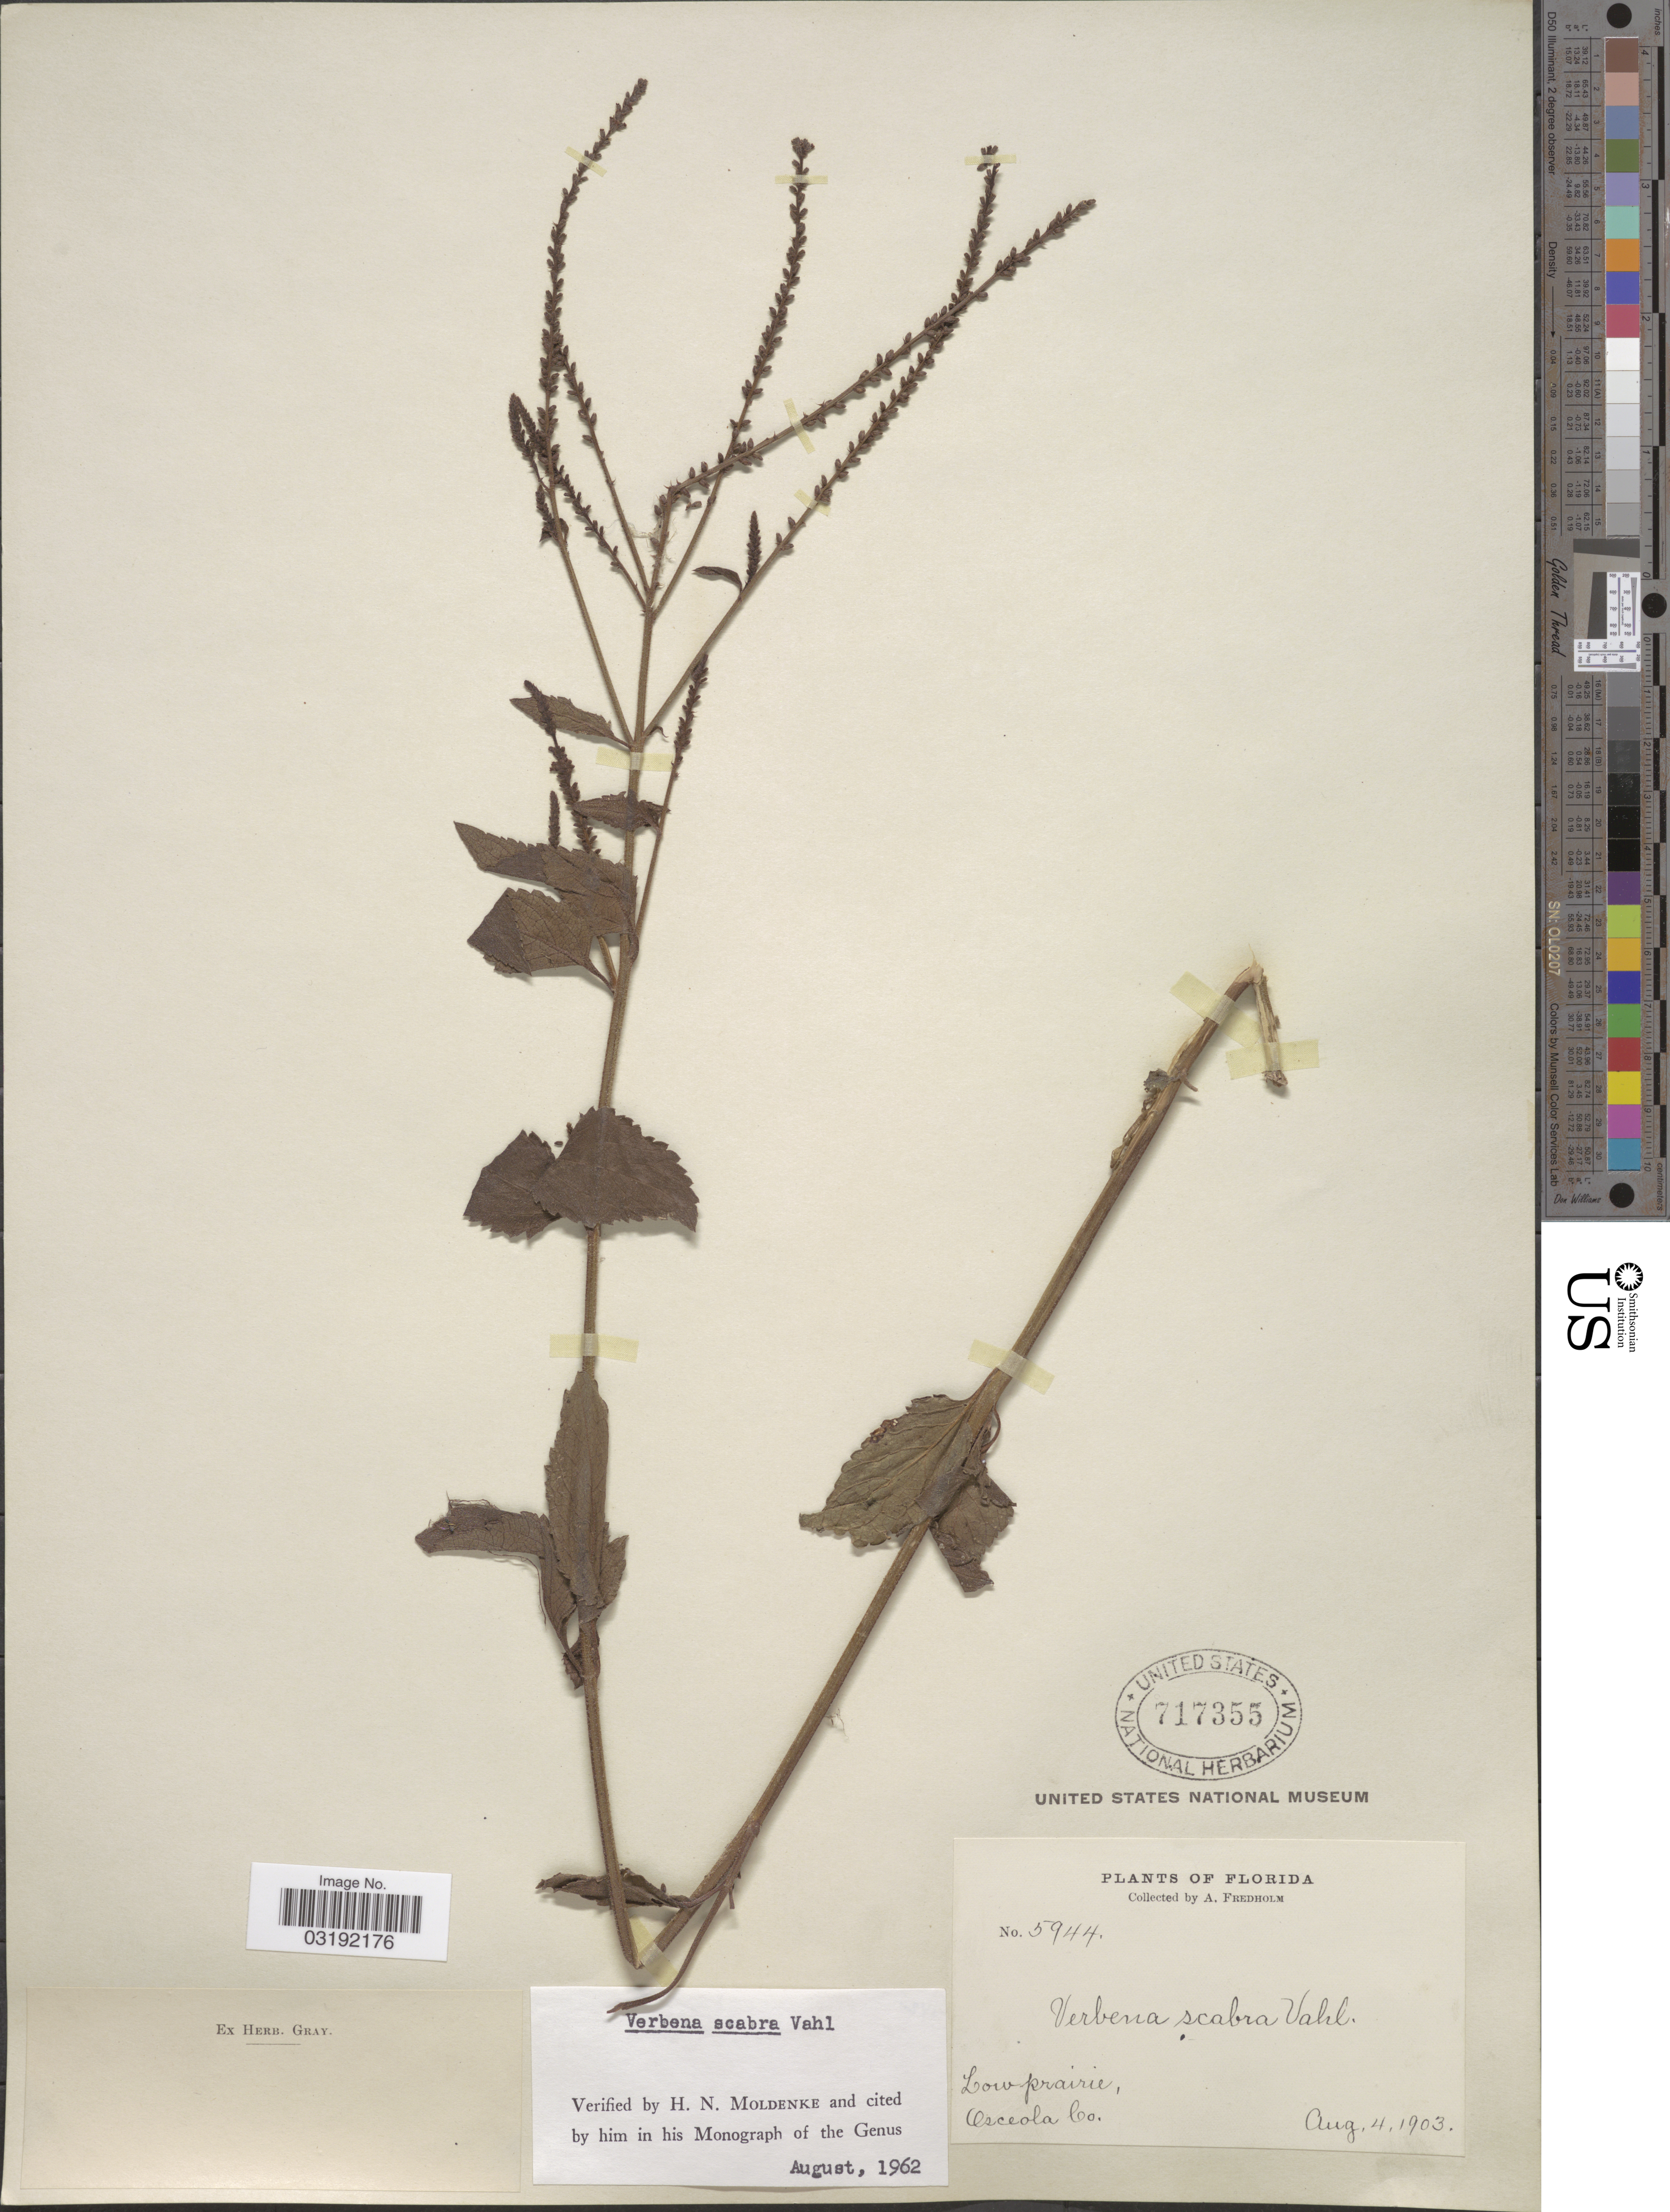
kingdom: Plantae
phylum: Tracheophyta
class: Magnoliopsida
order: Lamiales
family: Verbenaceae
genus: Verbena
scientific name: Verbena scabra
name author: Vahl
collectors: A. Fredholm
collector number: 5944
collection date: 1903-08-04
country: United States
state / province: Florida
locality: Low prairie, Osceola Co.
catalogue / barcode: US 717355